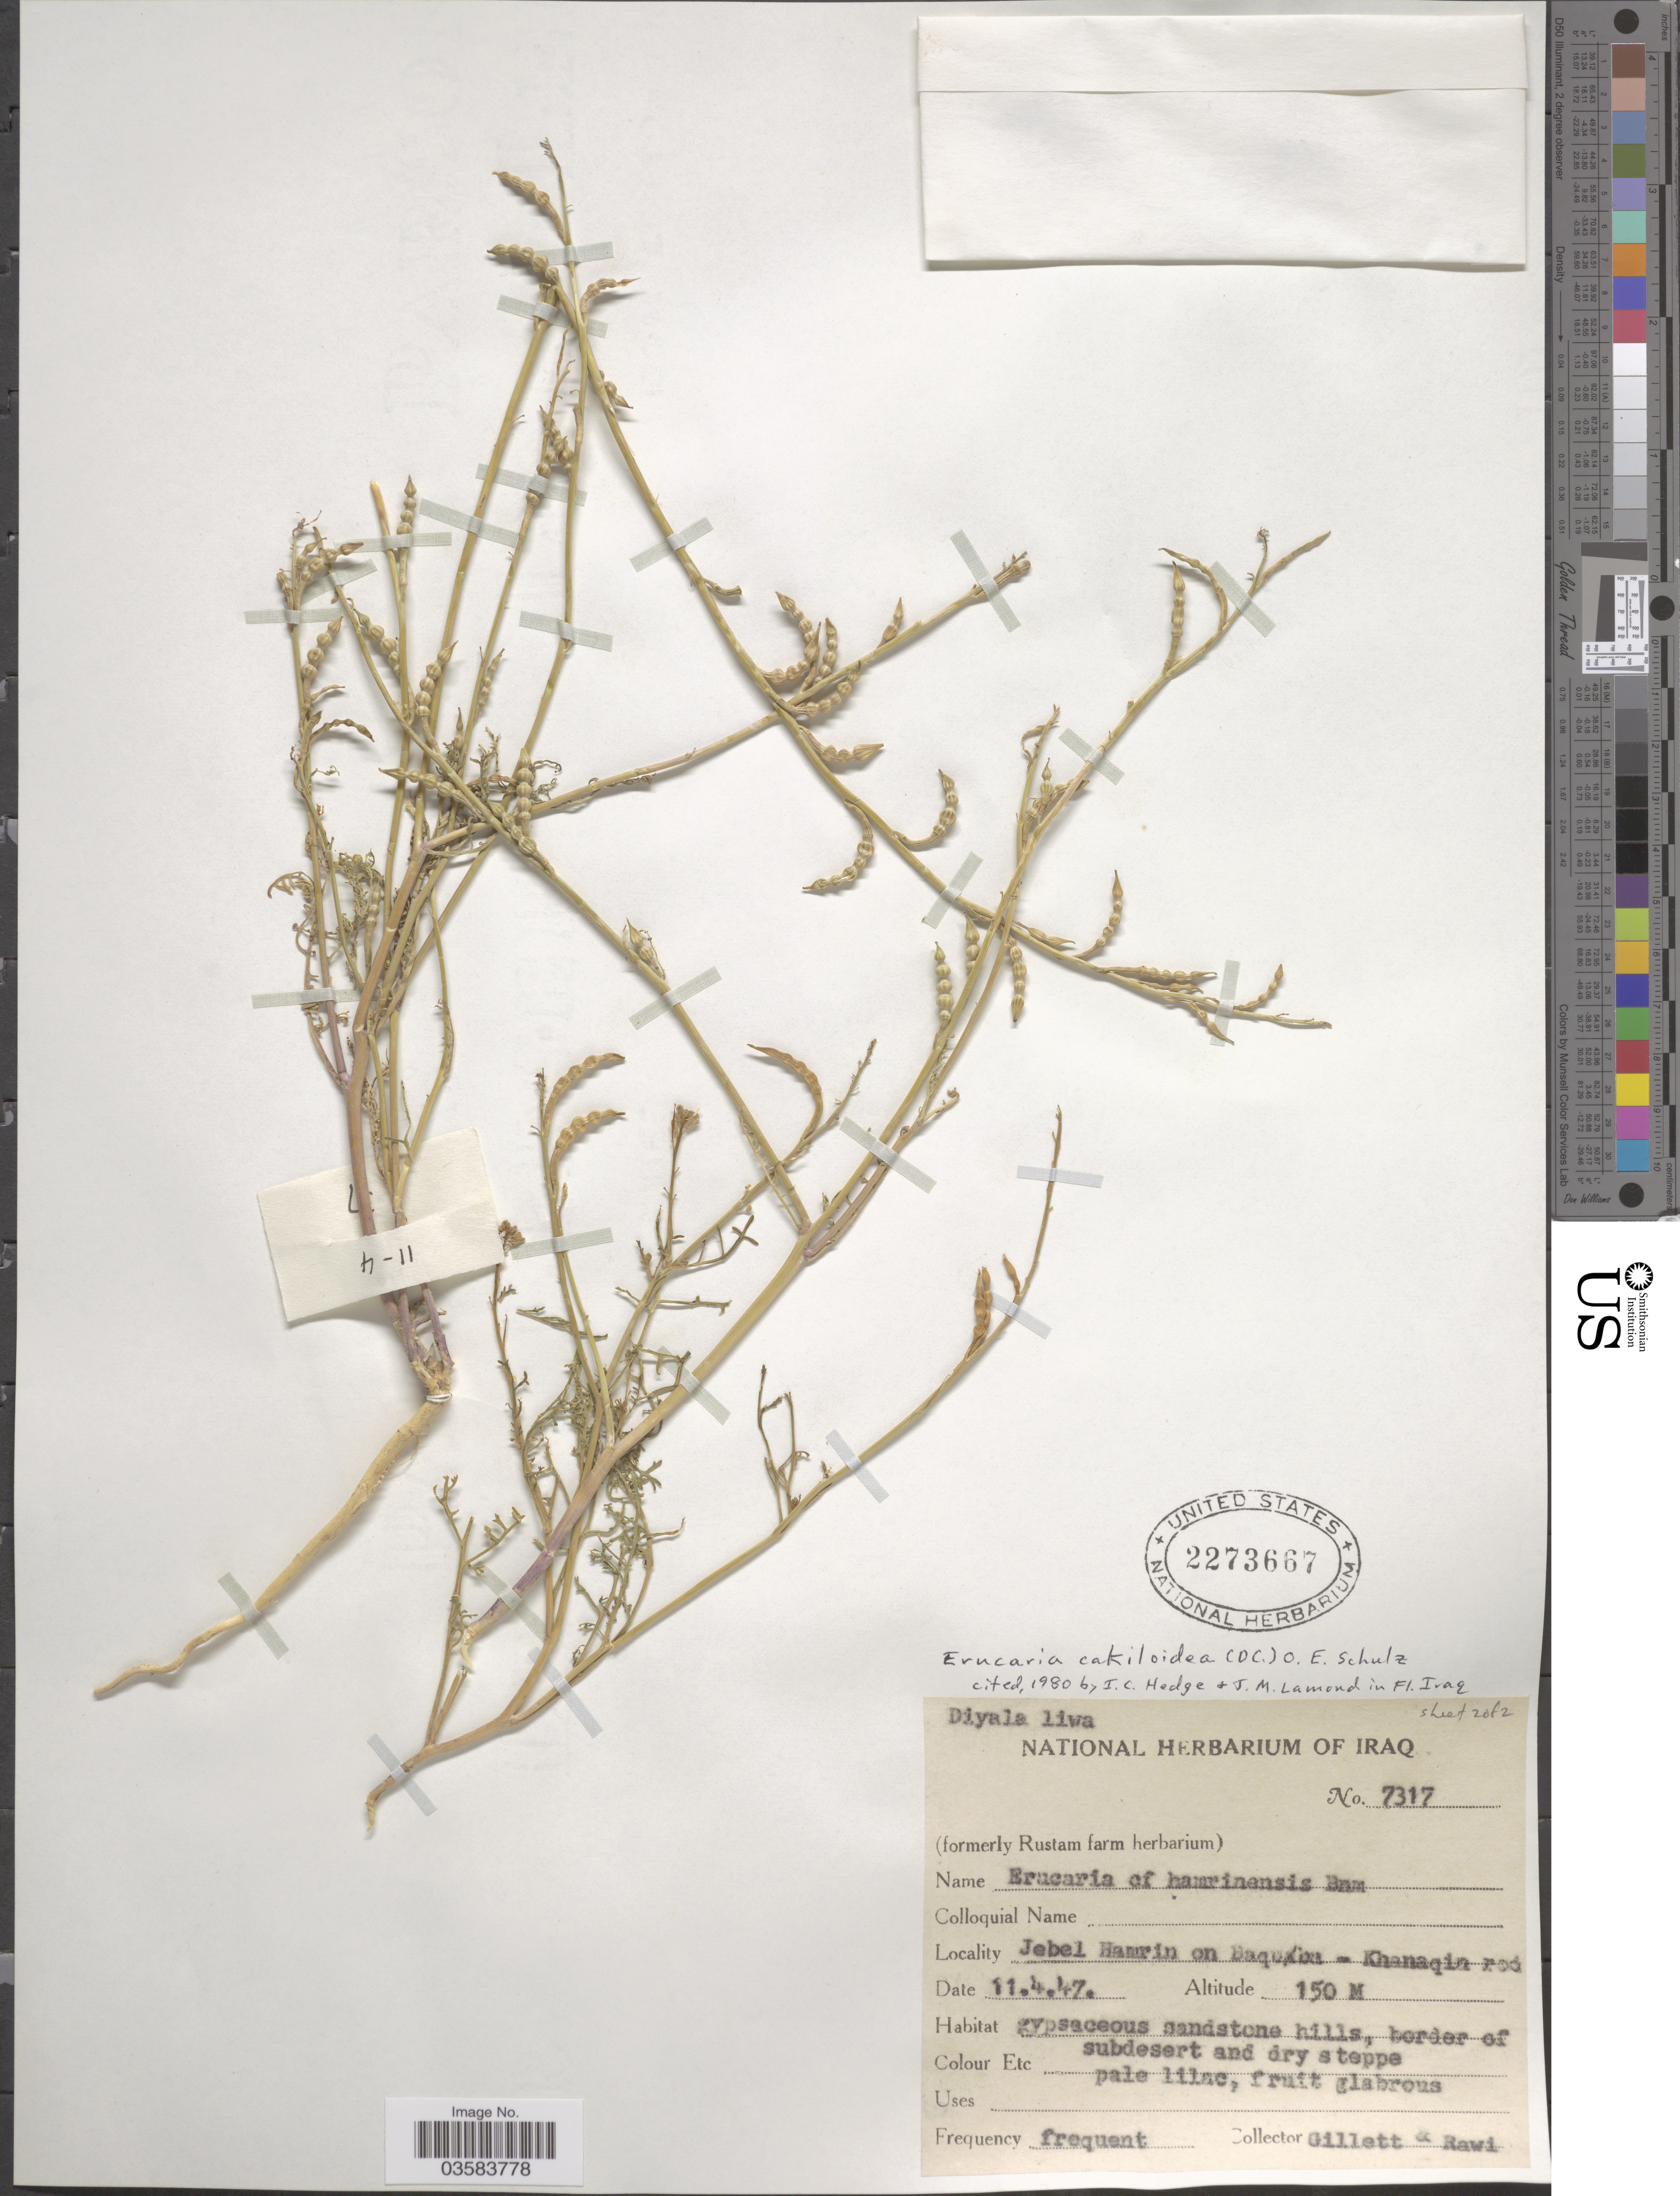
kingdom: Plantae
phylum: Tracheophyta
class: Magnoliopsida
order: Brassicales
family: Brassicaceae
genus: Erucaria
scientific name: Erucaria cakiloidea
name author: O.E. Schulz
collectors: Gillett, -- & -. Rawi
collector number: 7317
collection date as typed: Transcribed d/m/y: 11/4/47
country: Iraq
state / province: Diyala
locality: Diyala Liwa. Jebel Hamrin on Baquaba - Khanaqin rod.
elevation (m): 150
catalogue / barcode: US 2273667